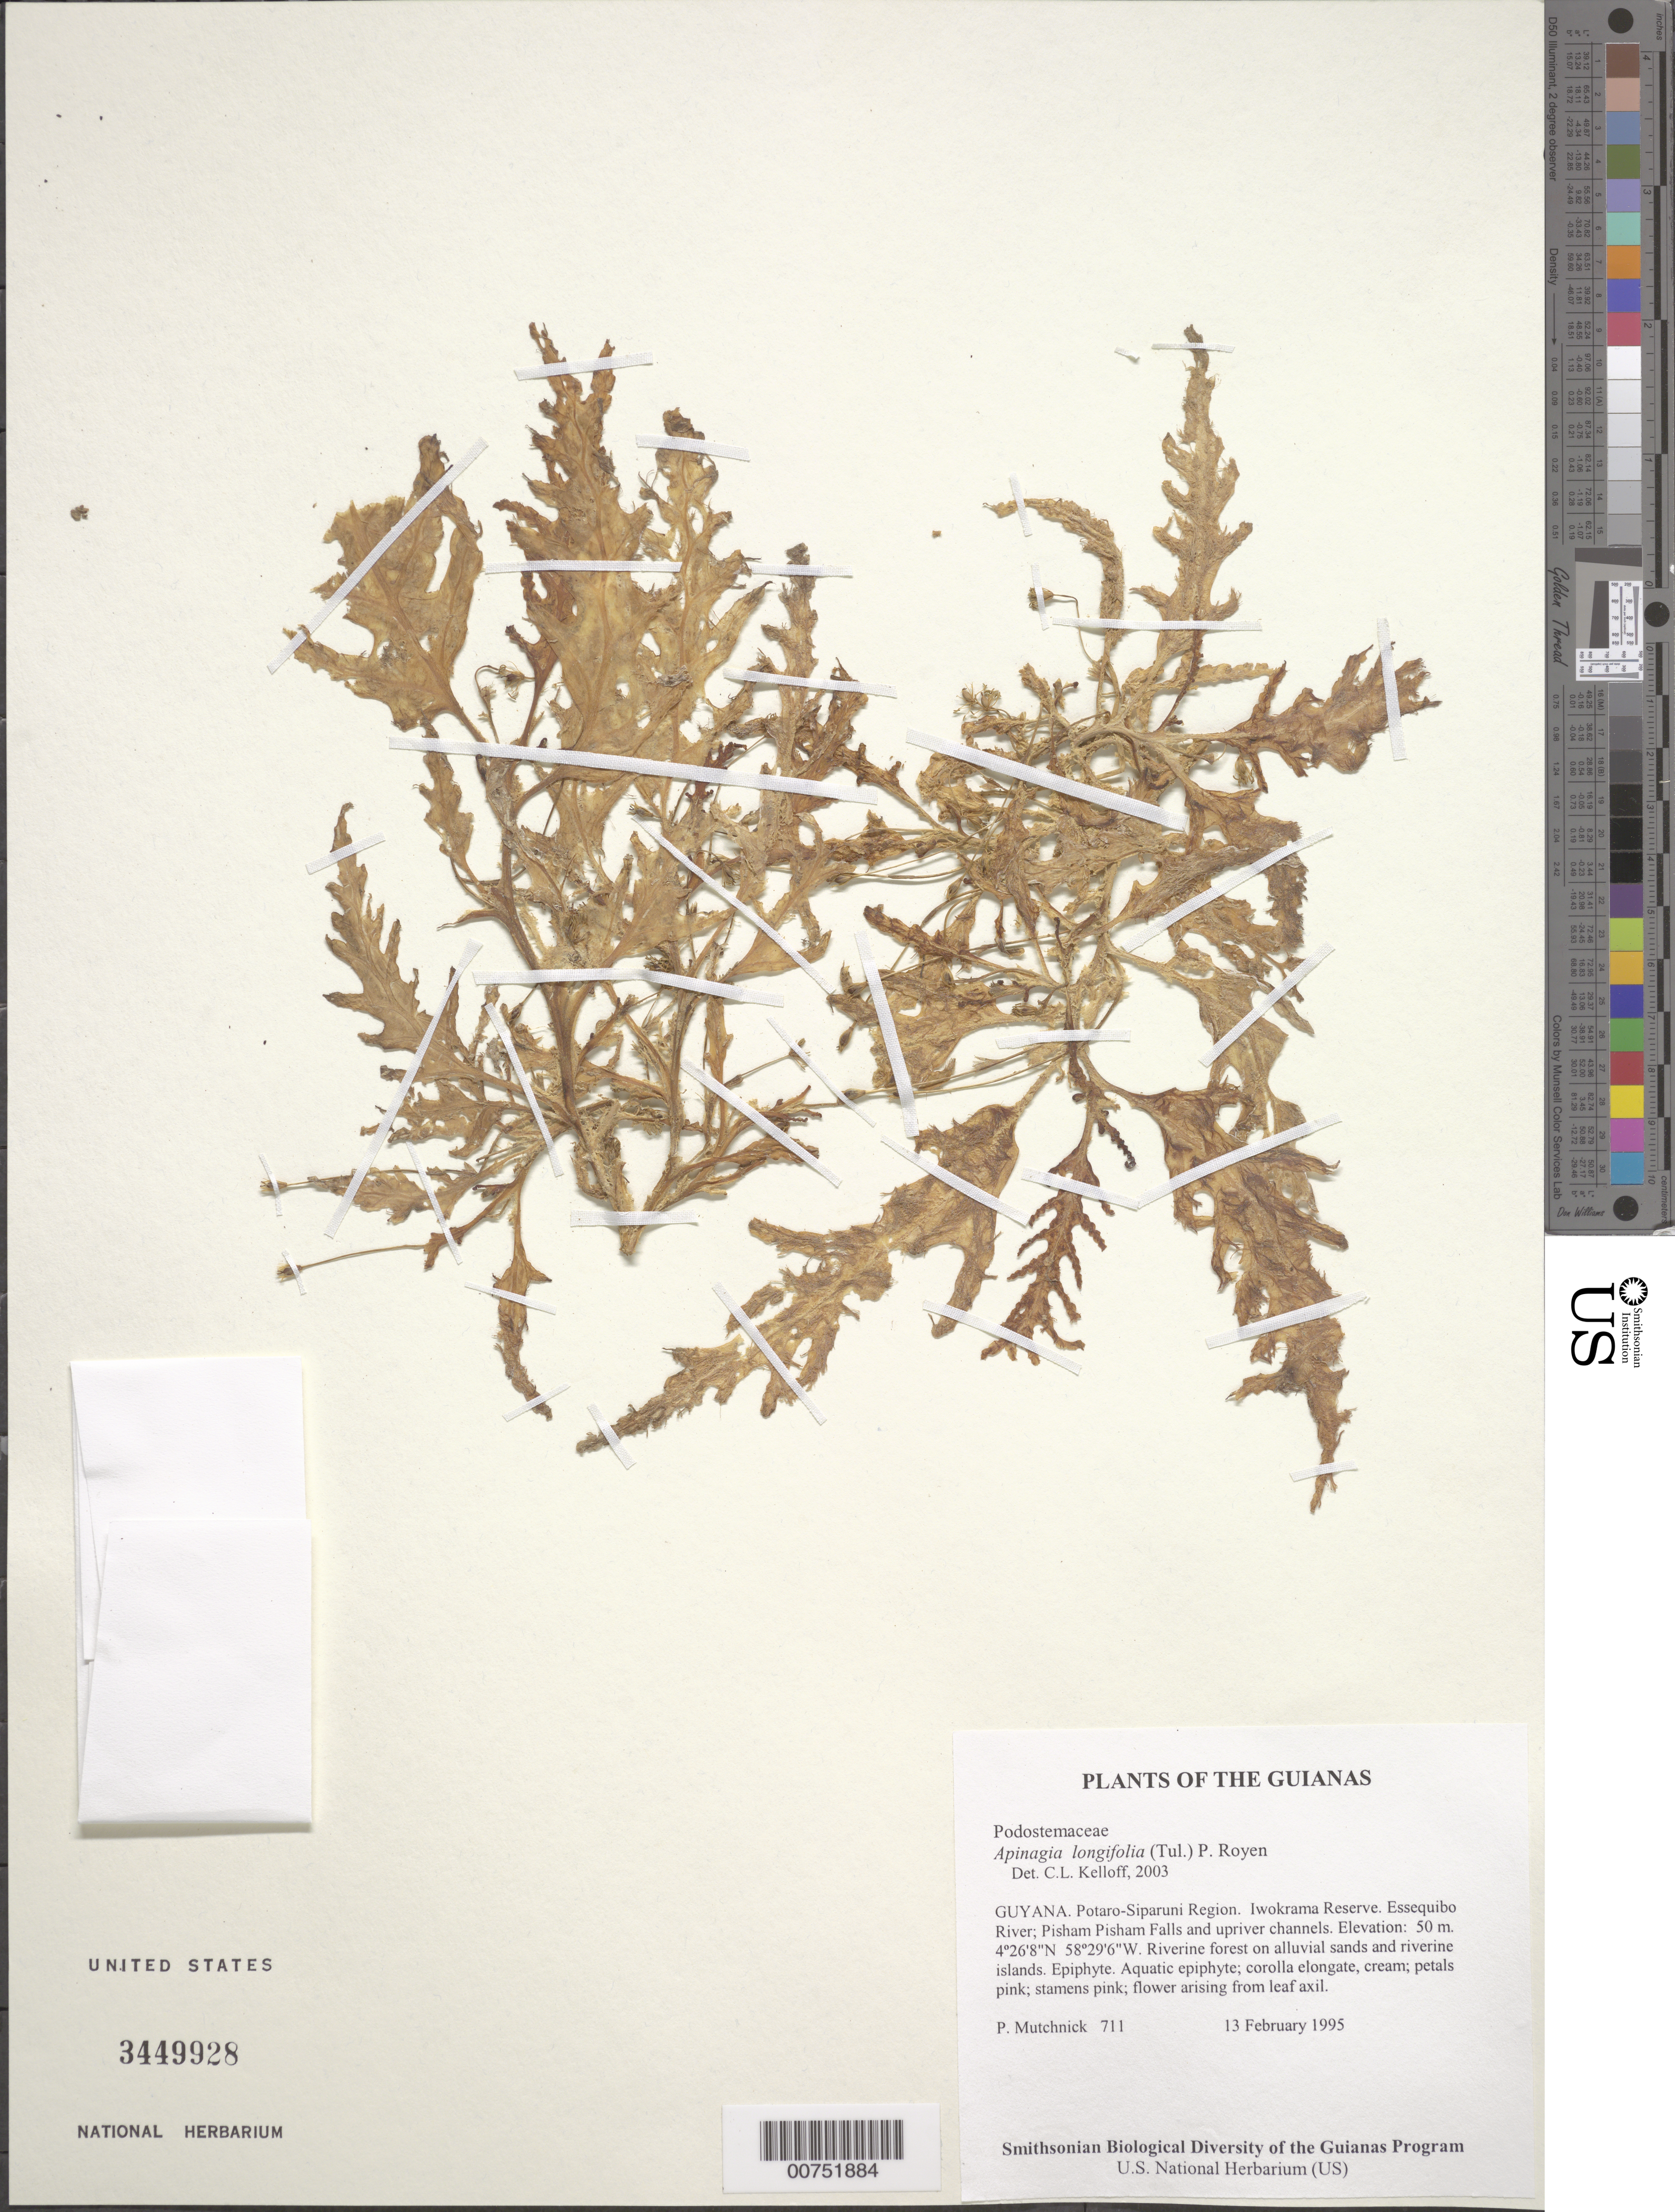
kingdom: Plantae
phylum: Tracheophyta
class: Magnoliopsida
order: Malpighiales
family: Podostemaceae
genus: Apinagia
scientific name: Apinagia longifolia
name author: (Tul.) P. Royen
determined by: Kelloff, Carol L., (US), Smithsonian Institution - National Museum of Natural History (UNITED STATES)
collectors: P. Mutchnick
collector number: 711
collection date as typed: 13 February 1995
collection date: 1995-02-13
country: Guyana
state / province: Potaro-Siparuni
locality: Iwokrama Reserve. Essequibo River; Pisham Pisham Falls and upriver channels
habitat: Riverine forest on alluvial sands and riverine islands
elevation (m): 50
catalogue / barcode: US 3449928